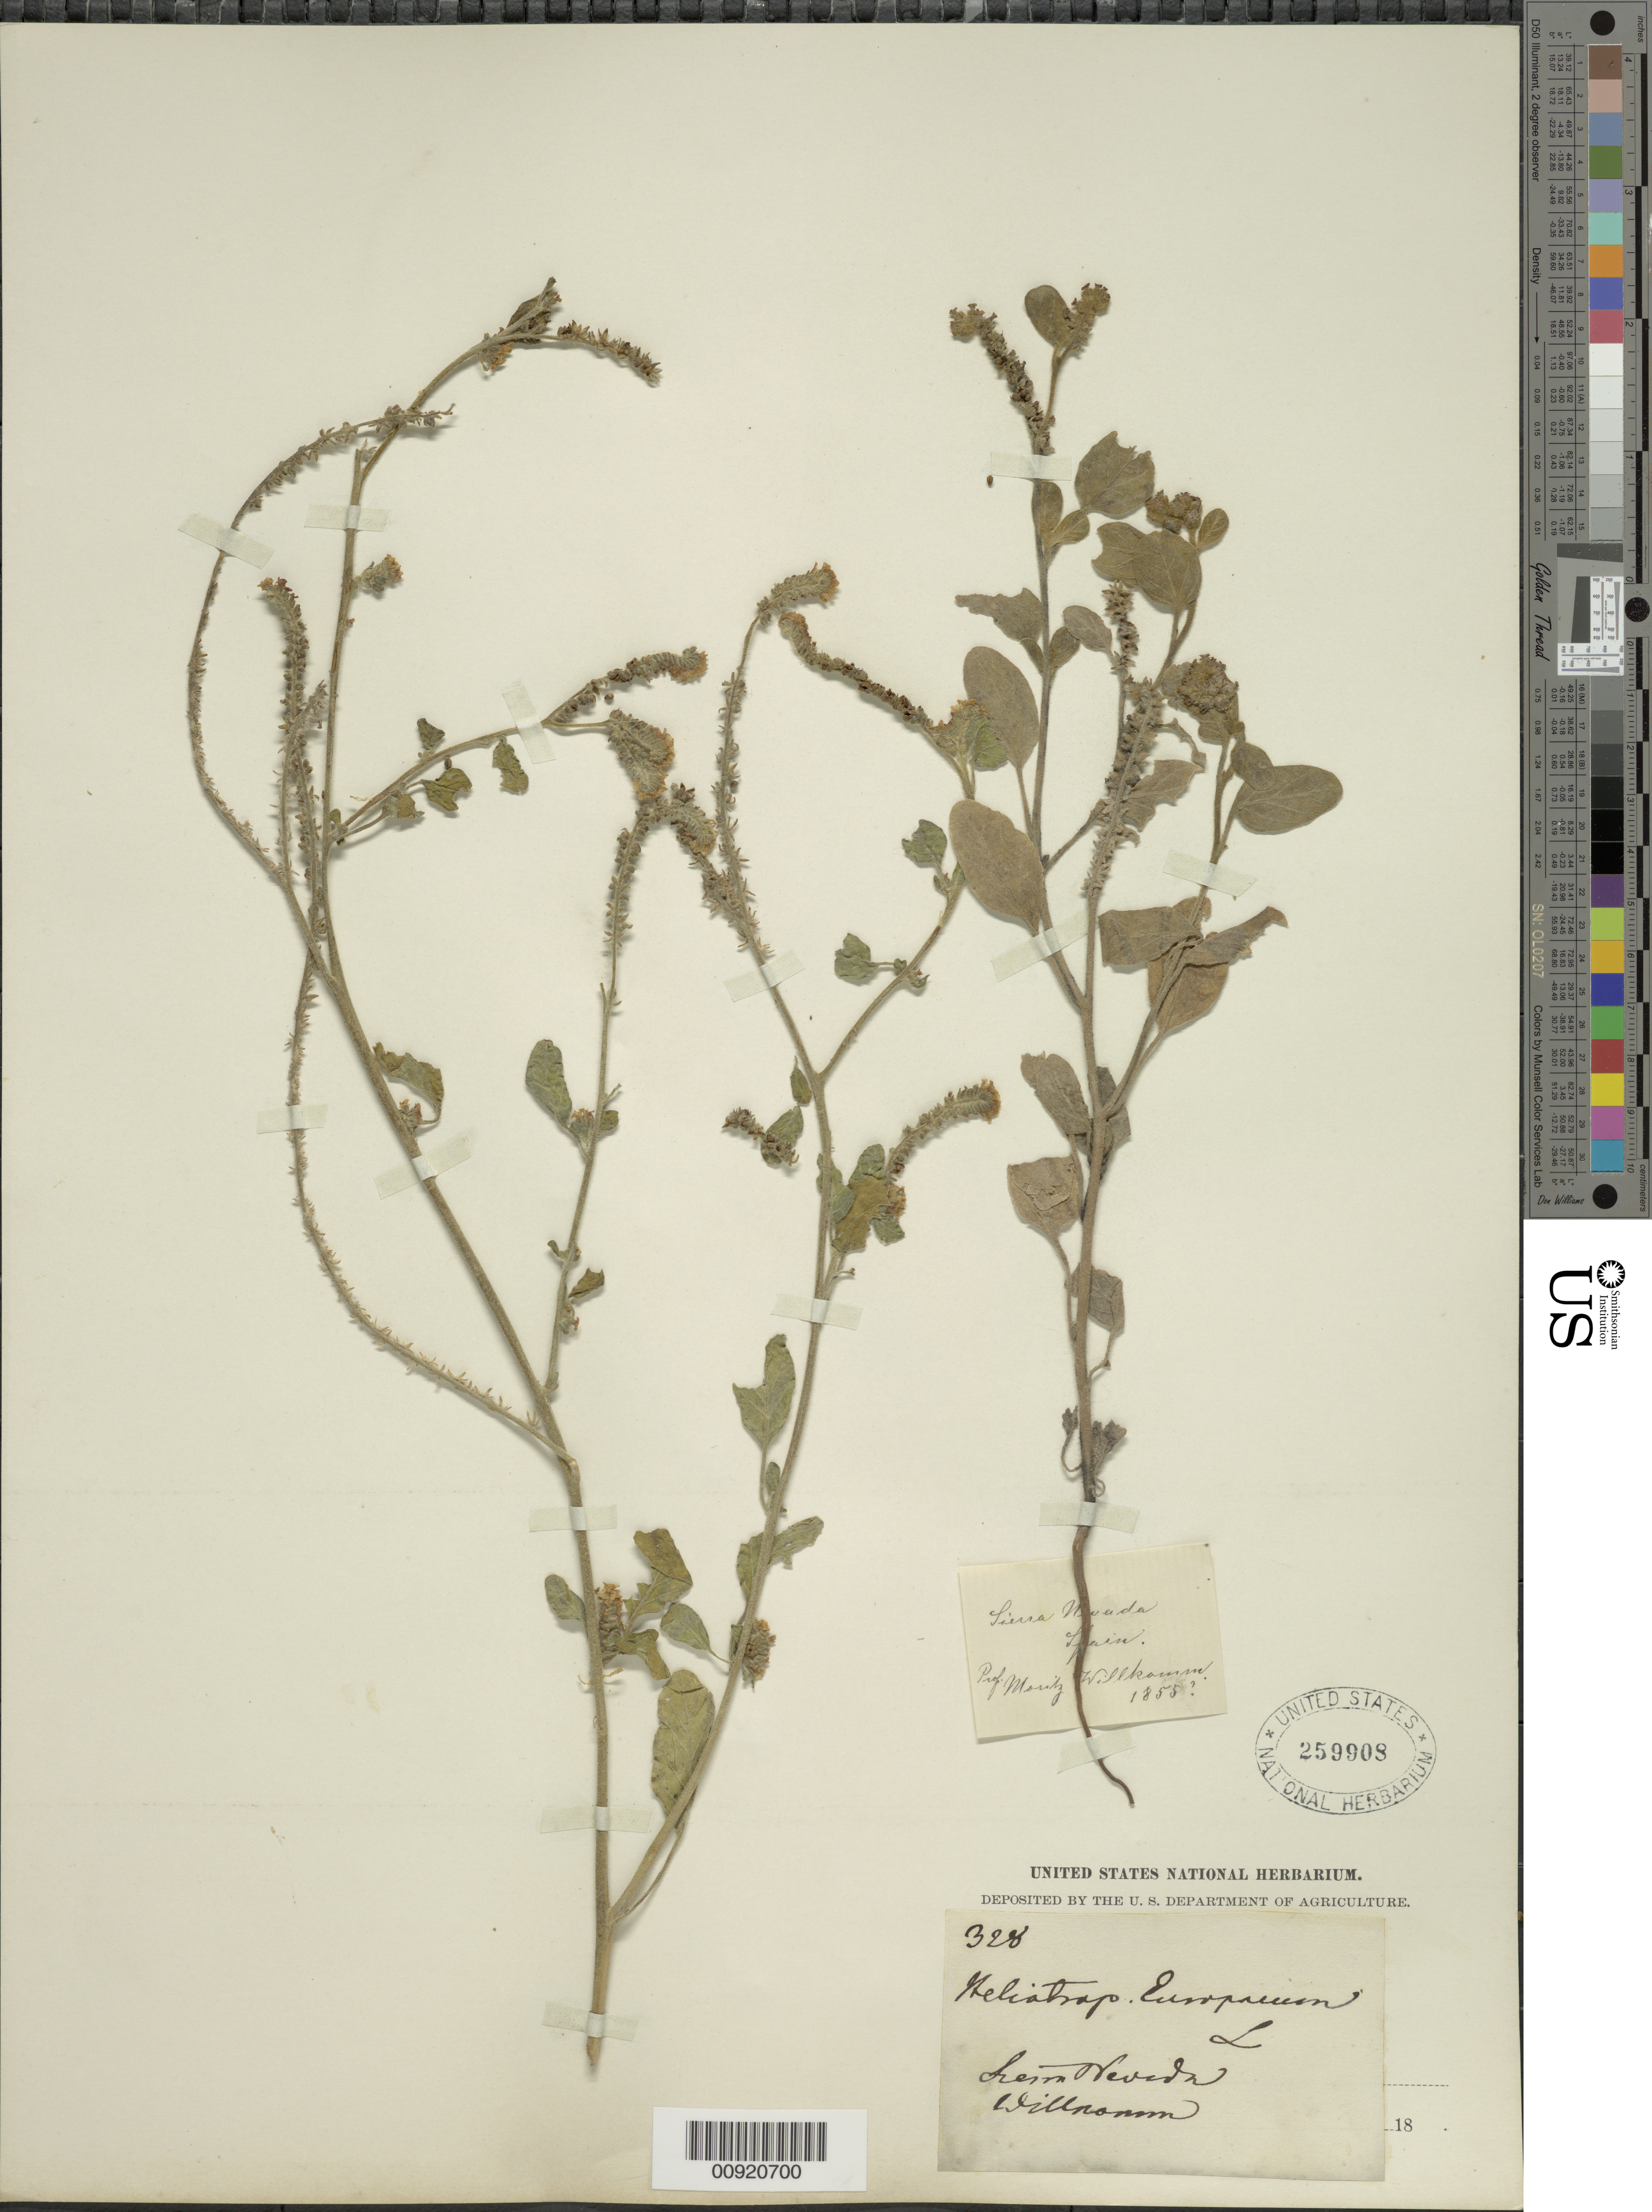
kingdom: Plantae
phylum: Tracheophyta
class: Magnoliopsida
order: Boraginales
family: Heliotropiaceae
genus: Heliotropium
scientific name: Heliotropium europaeum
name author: L.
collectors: Willkamm, M.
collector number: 328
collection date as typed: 1855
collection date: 1855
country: Spain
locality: Sierra Nevada, Spain.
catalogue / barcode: US 259908